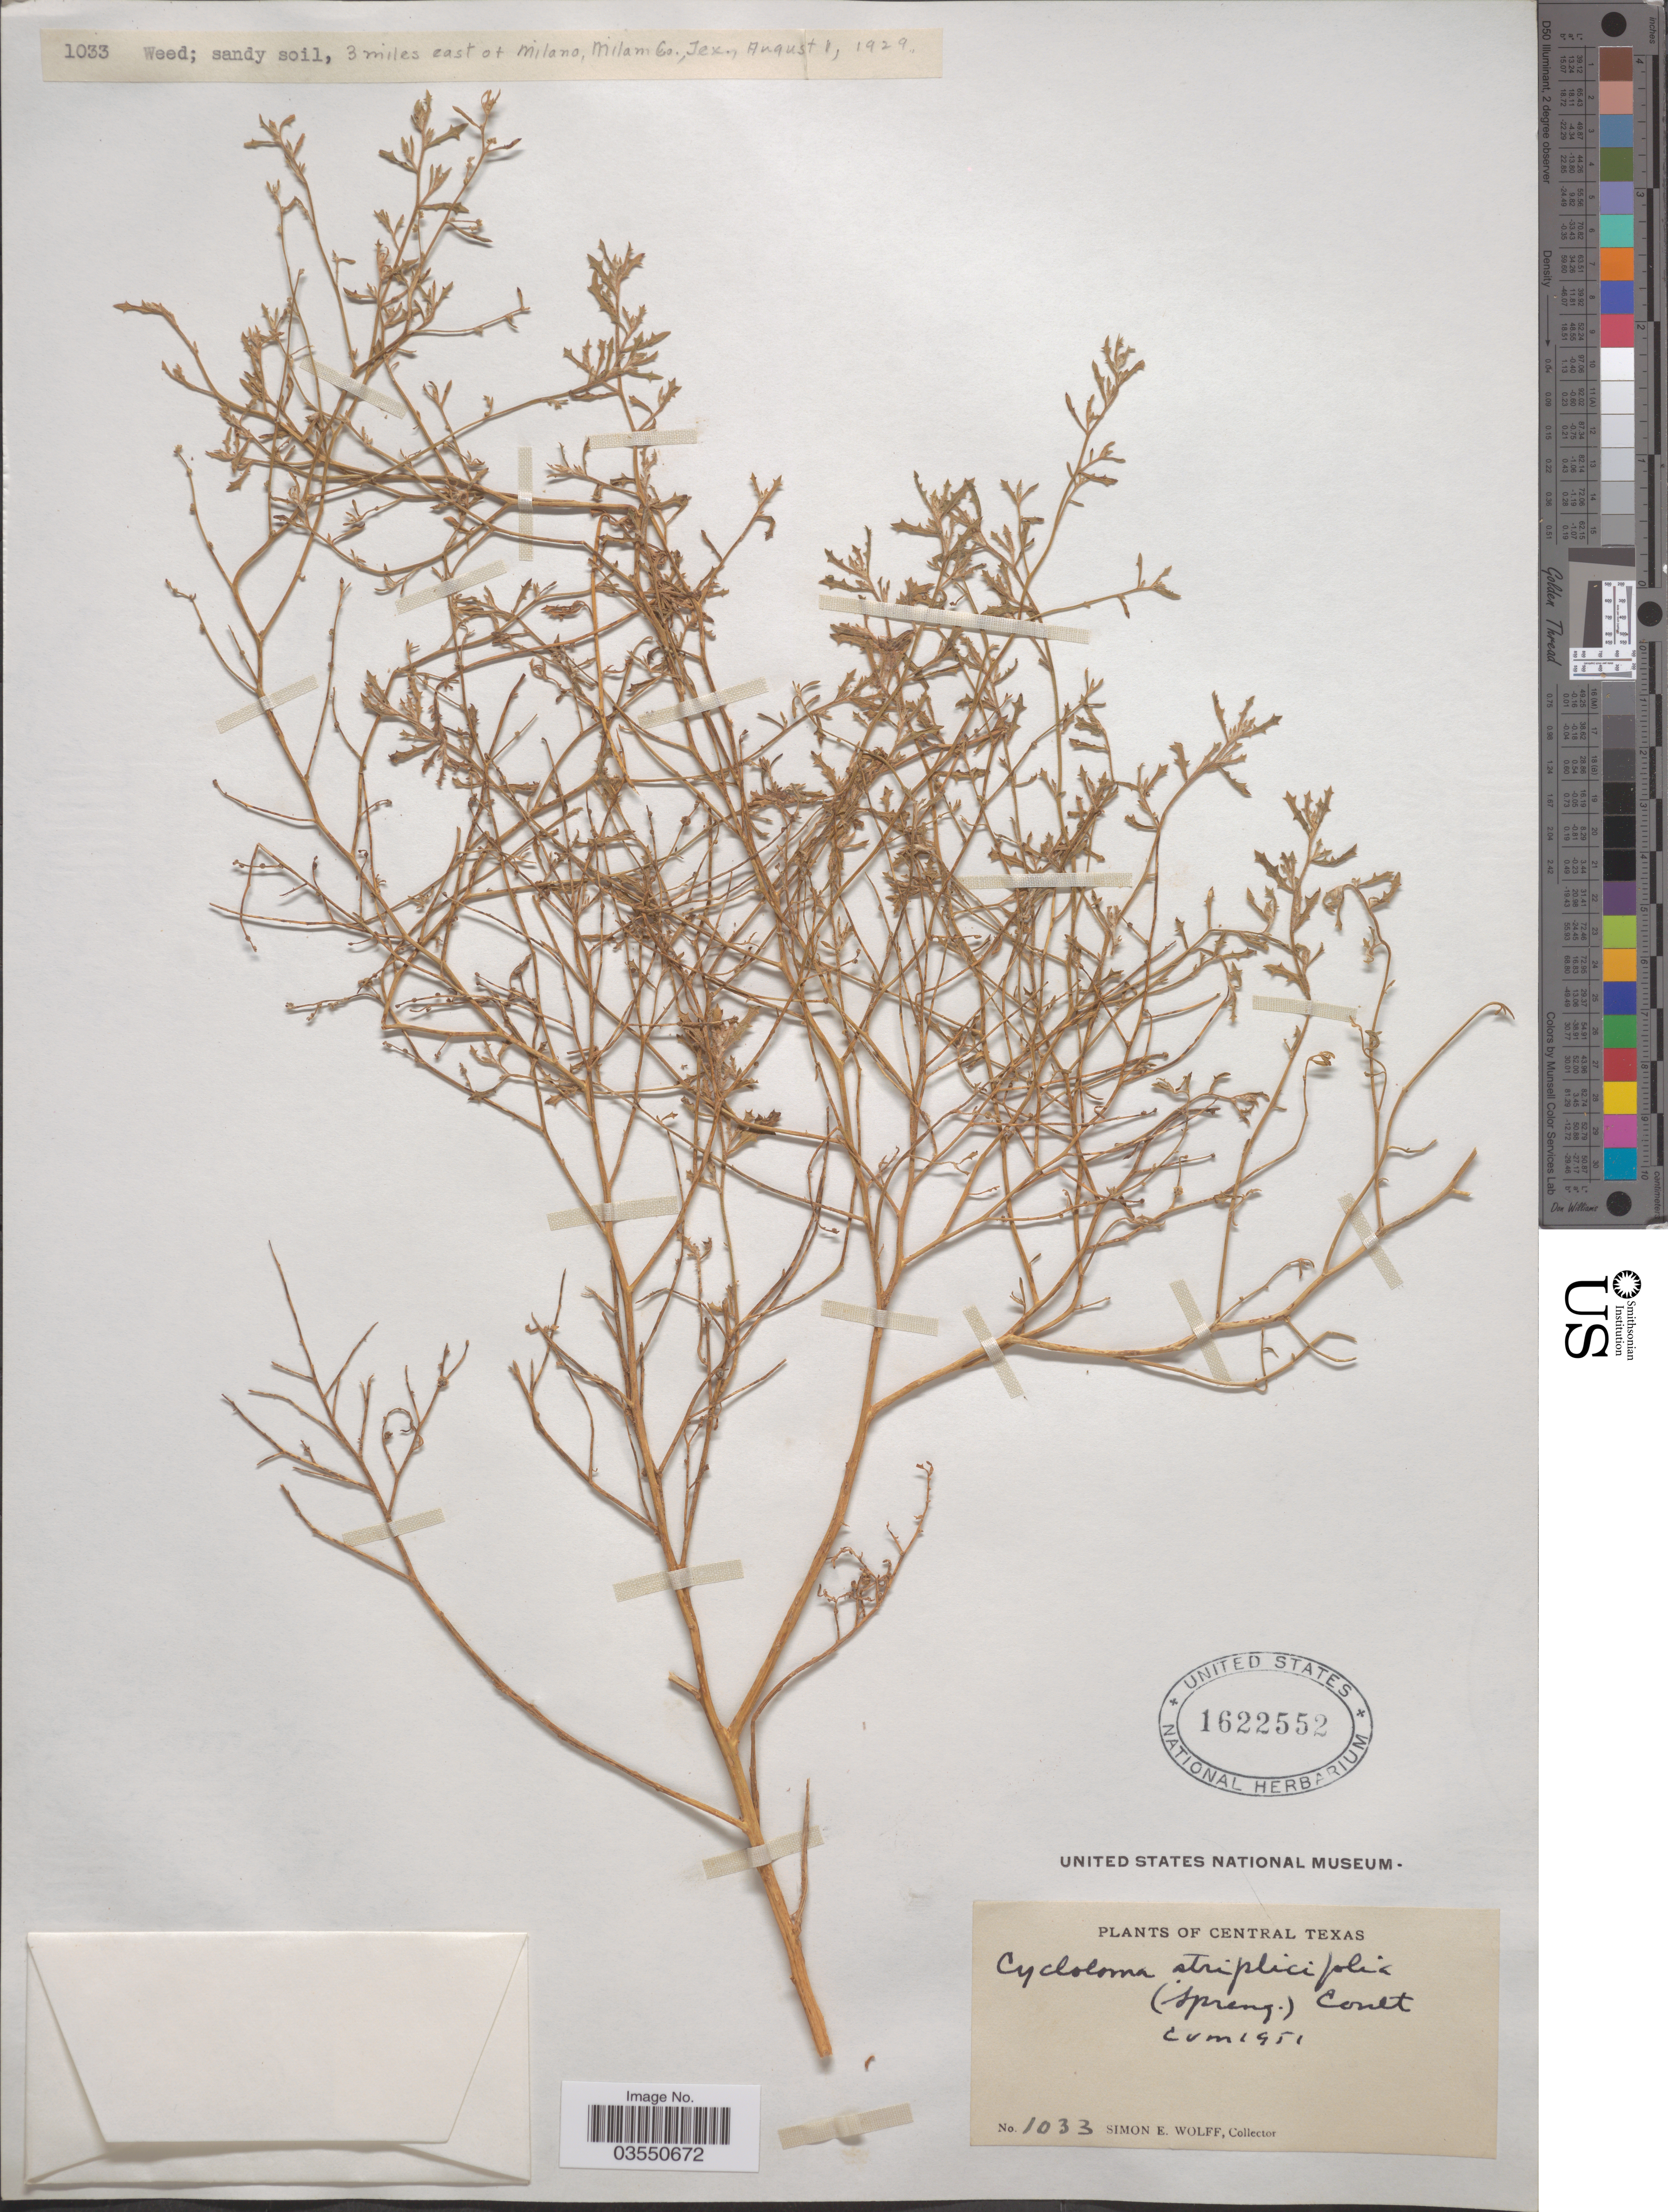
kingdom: Plantae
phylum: Tracheophyta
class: Magnoliopsida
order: Caryophyllales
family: Amaranthaceae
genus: Dysphania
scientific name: Dysphania atriplicifolia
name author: (Spreng.) G. Kadereit et al.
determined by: U.S. National Herbarium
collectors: S. E. Wolff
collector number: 1033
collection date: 1951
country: United States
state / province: Texas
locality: Central Texas.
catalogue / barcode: US 1622552